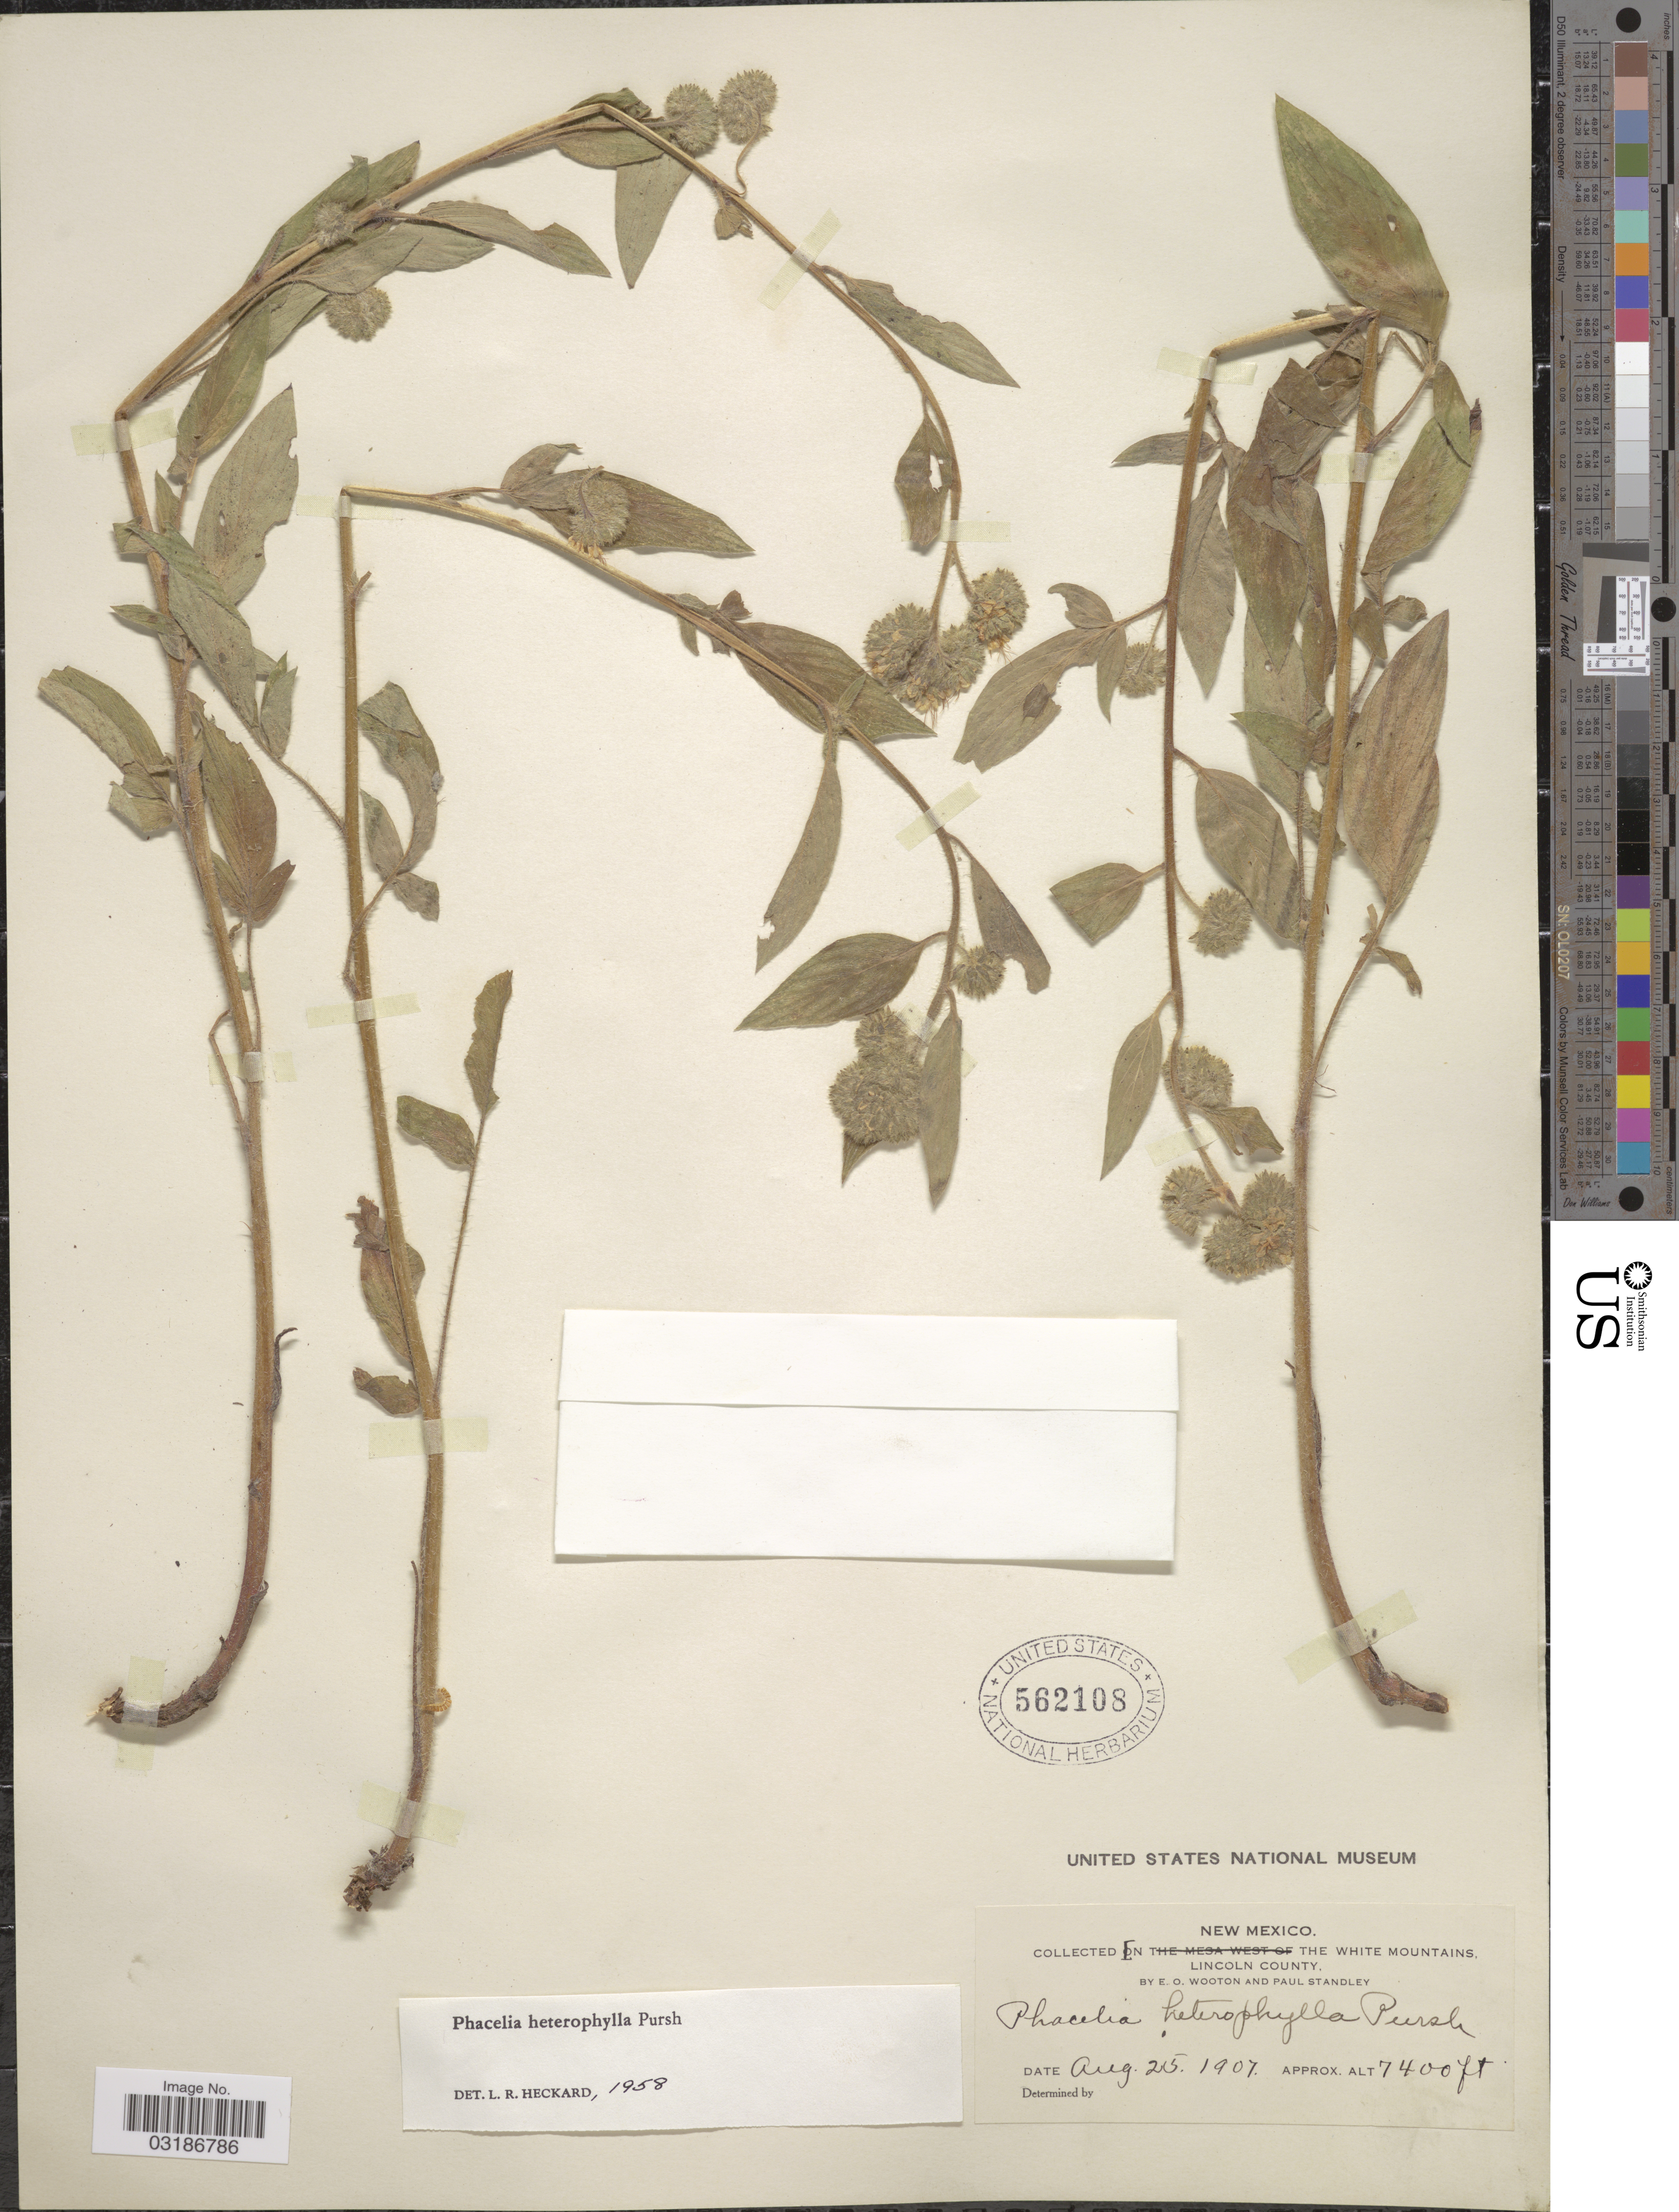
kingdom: Plantae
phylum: Tracheophyta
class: Magnoliopsida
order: Boraginales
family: Hydrophyllaceae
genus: Phacelia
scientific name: Phacelia heterophylla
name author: Pursh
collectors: E. O. Wooton & P. C. Standley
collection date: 1907-08-25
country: United States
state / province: New Mexico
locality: Collected in the White Mountains, Lincoln County.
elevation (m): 2256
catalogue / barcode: US 562108